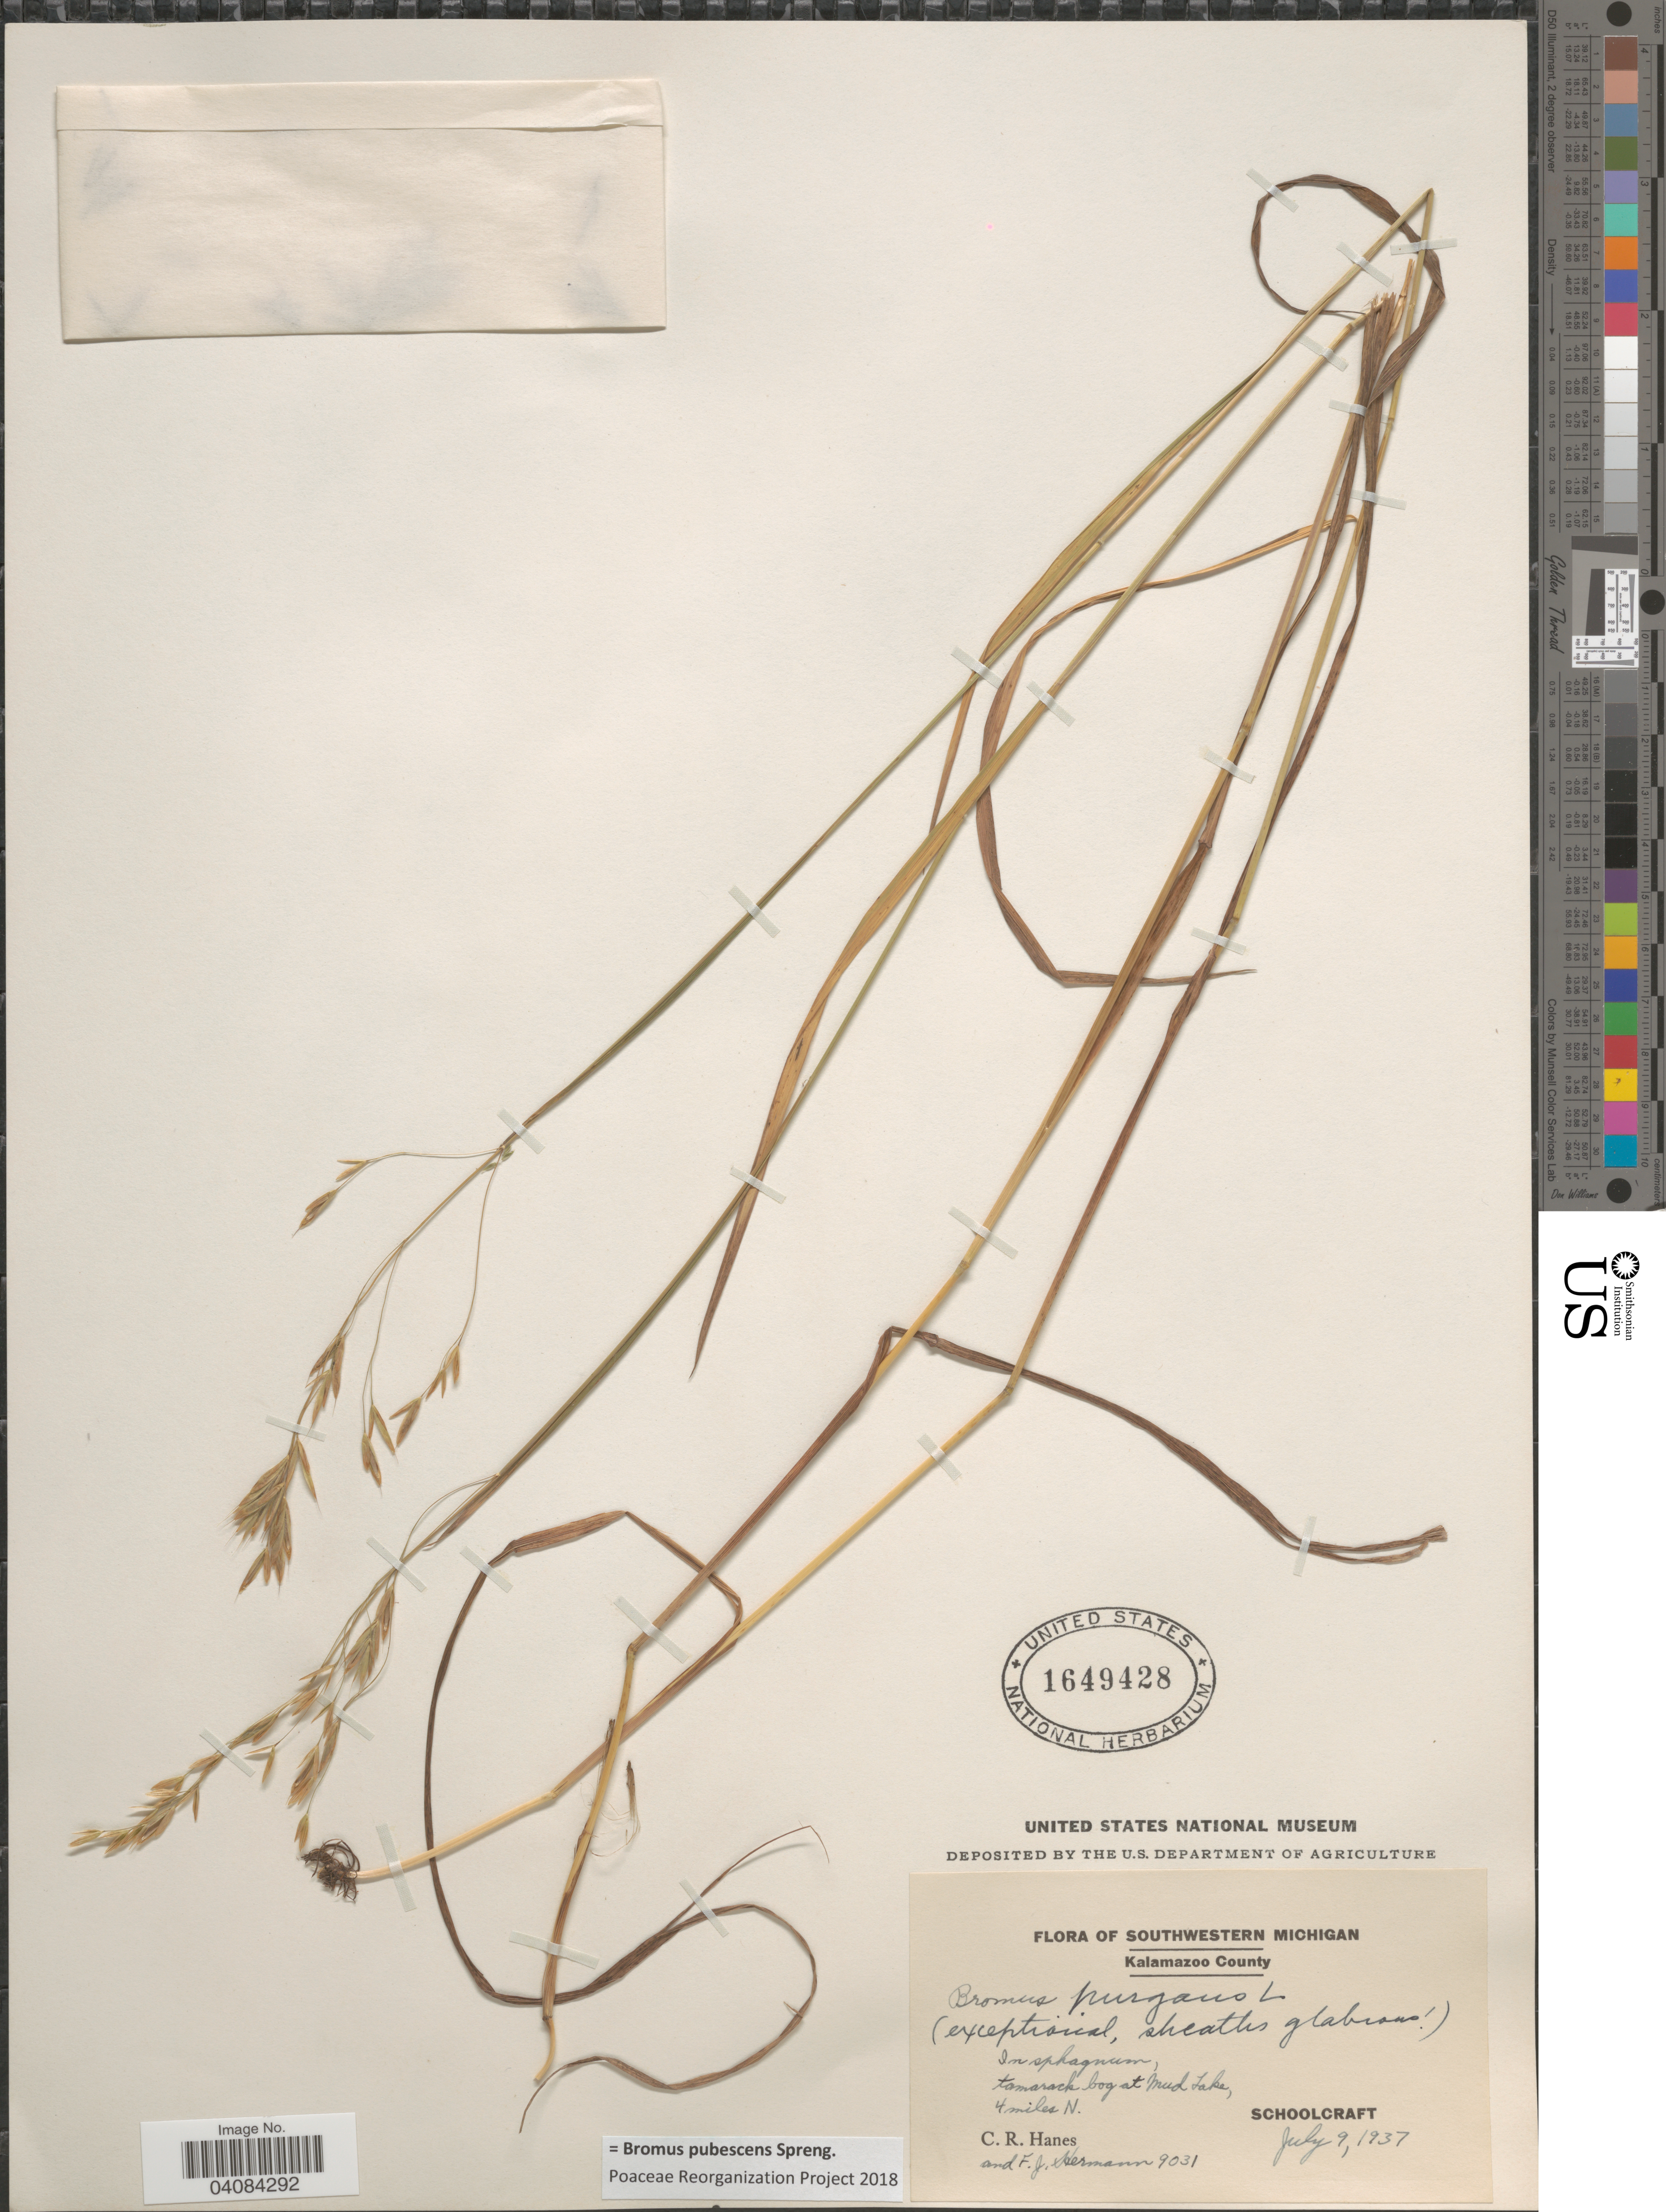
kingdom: Plantae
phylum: Tracheophyta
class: Liliopsida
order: Poales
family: Poaceae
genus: Bromus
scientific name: Bromus pubescens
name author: Muhl. ex Willd.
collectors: C. Hanes & F. J. Hermann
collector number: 9031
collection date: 1937-07-09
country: United States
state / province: Michigan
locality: Southwestern Michigan. Kalamazoo County. Mud Lake, 4 miles N. Schoolcraft.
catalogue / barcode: US 1649428